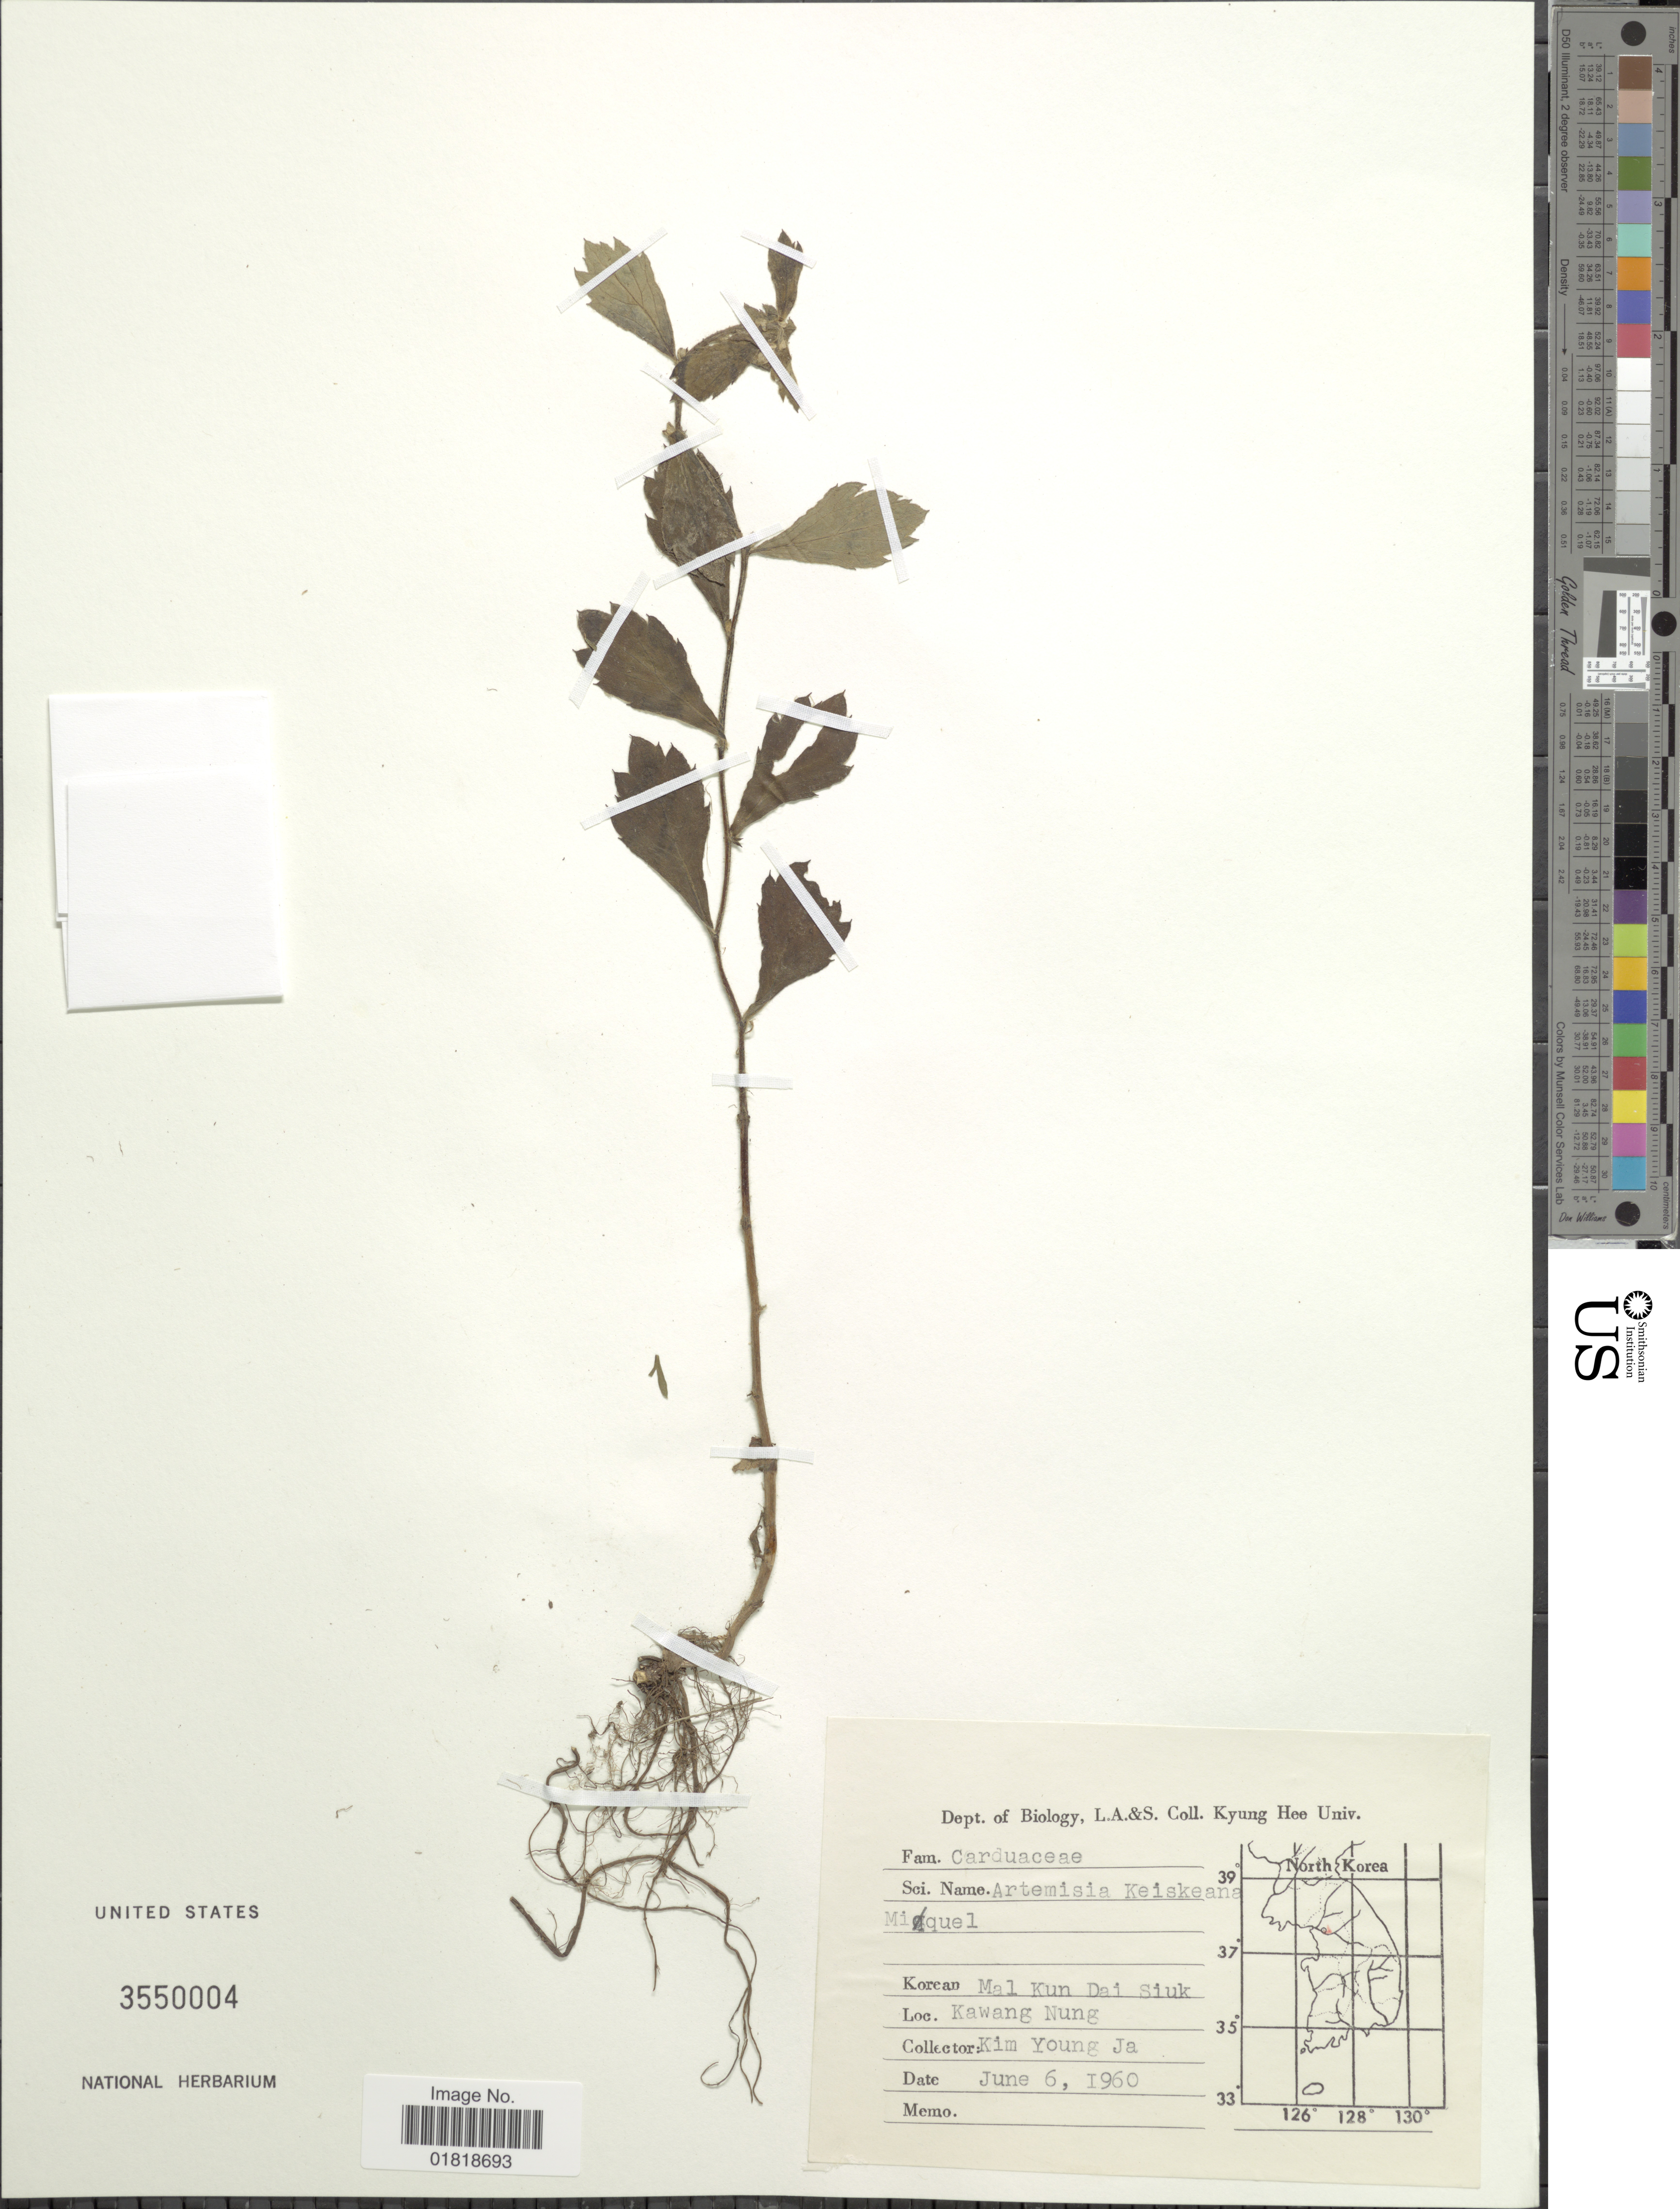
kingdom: Plantae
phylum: Tracheophyta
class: Magnoliopsida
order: Asterales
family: Asteraceae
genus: Artemisia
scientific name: Artemisia keiskeana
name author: Miq.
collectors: K. Ja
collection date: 1960-06-06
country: South Korea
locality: Kwang Nung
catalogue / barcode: US 3550004